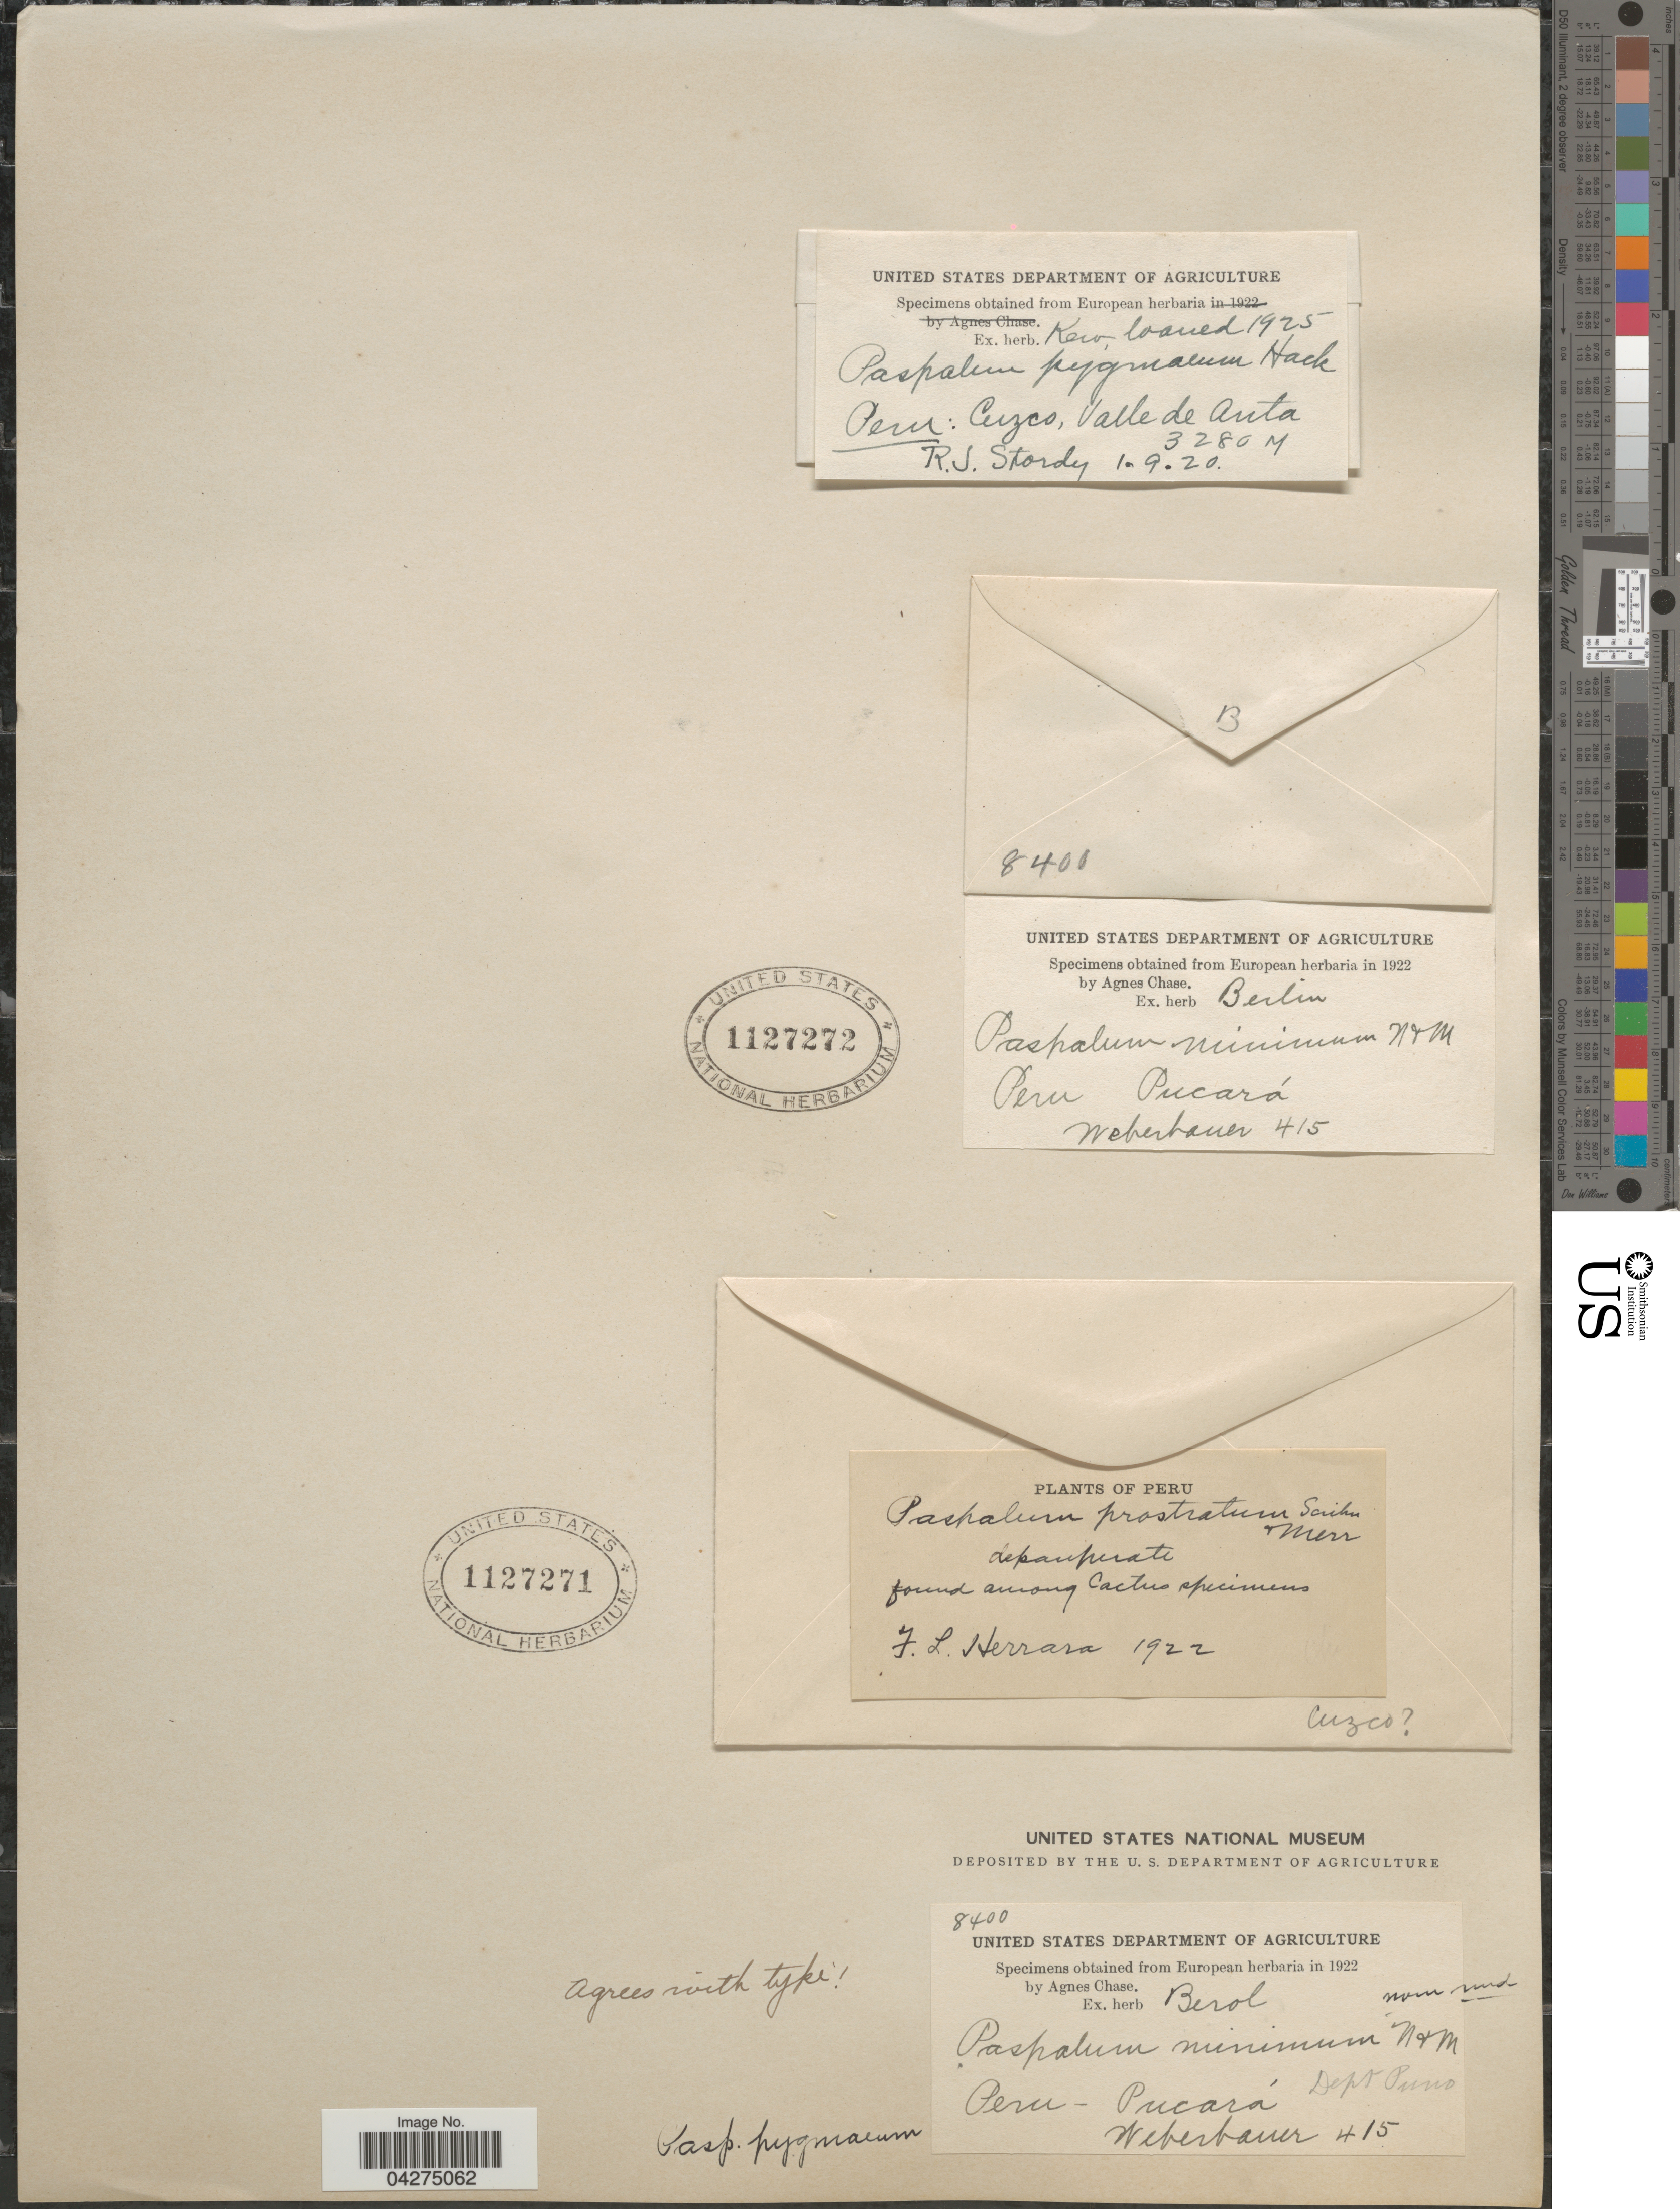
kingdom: Plantae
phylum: Tracheophyta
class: Liliopsida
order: Poales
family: Poaceae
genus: Paspalum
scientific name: Paspalum pygmaeum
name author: Hack.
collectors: R. Stordy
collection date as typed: Transcribed d/m/y: 1/9/20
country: Peru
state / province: Cusco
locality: Cuzco, Valle de Anta.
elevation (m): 3280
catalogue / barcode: US 1127272